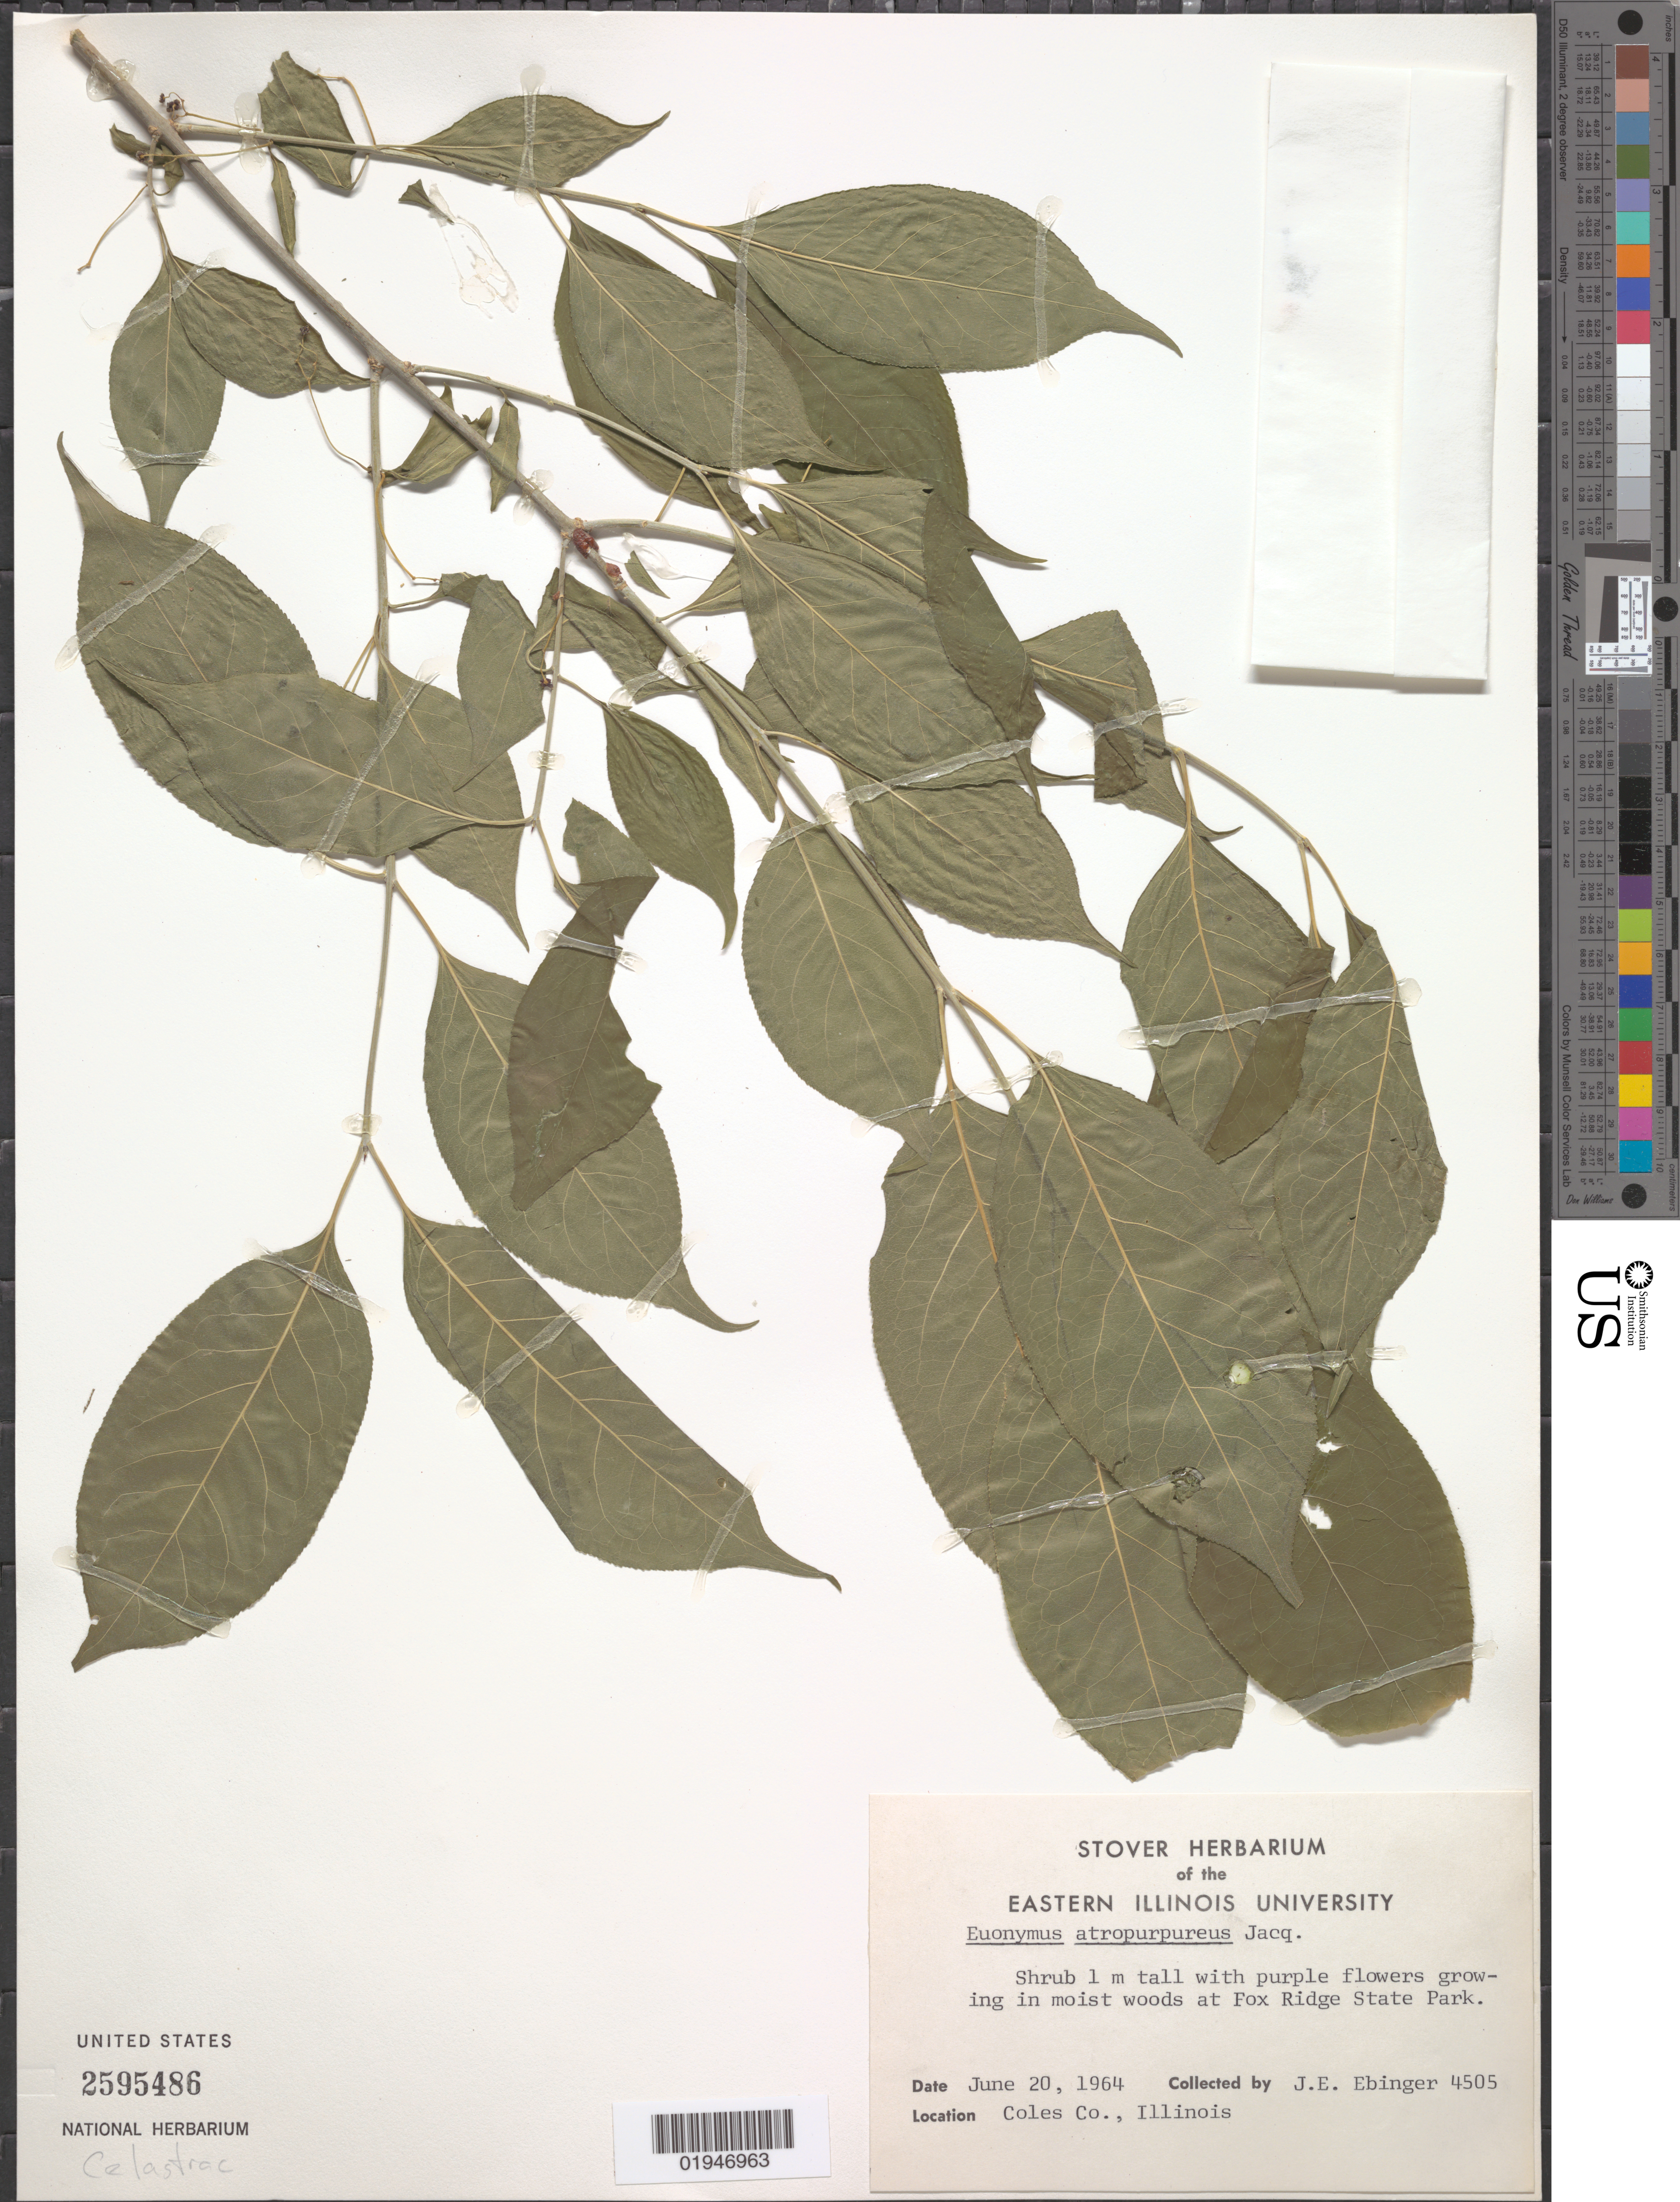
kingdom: Plantae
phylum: Tracheophyta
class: Magnoliopsida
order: Celastrales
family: Celastraceae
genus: Euonymus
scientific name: Euonymus atropurpureus var. cheatumii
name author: Lundell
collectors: J. Ebinger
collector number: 4505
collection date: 1964-06-20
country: United States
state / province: Illinois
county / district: Coles County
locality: Fox Ridge State Park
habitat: Growing in most woods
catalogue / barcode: US 2595486